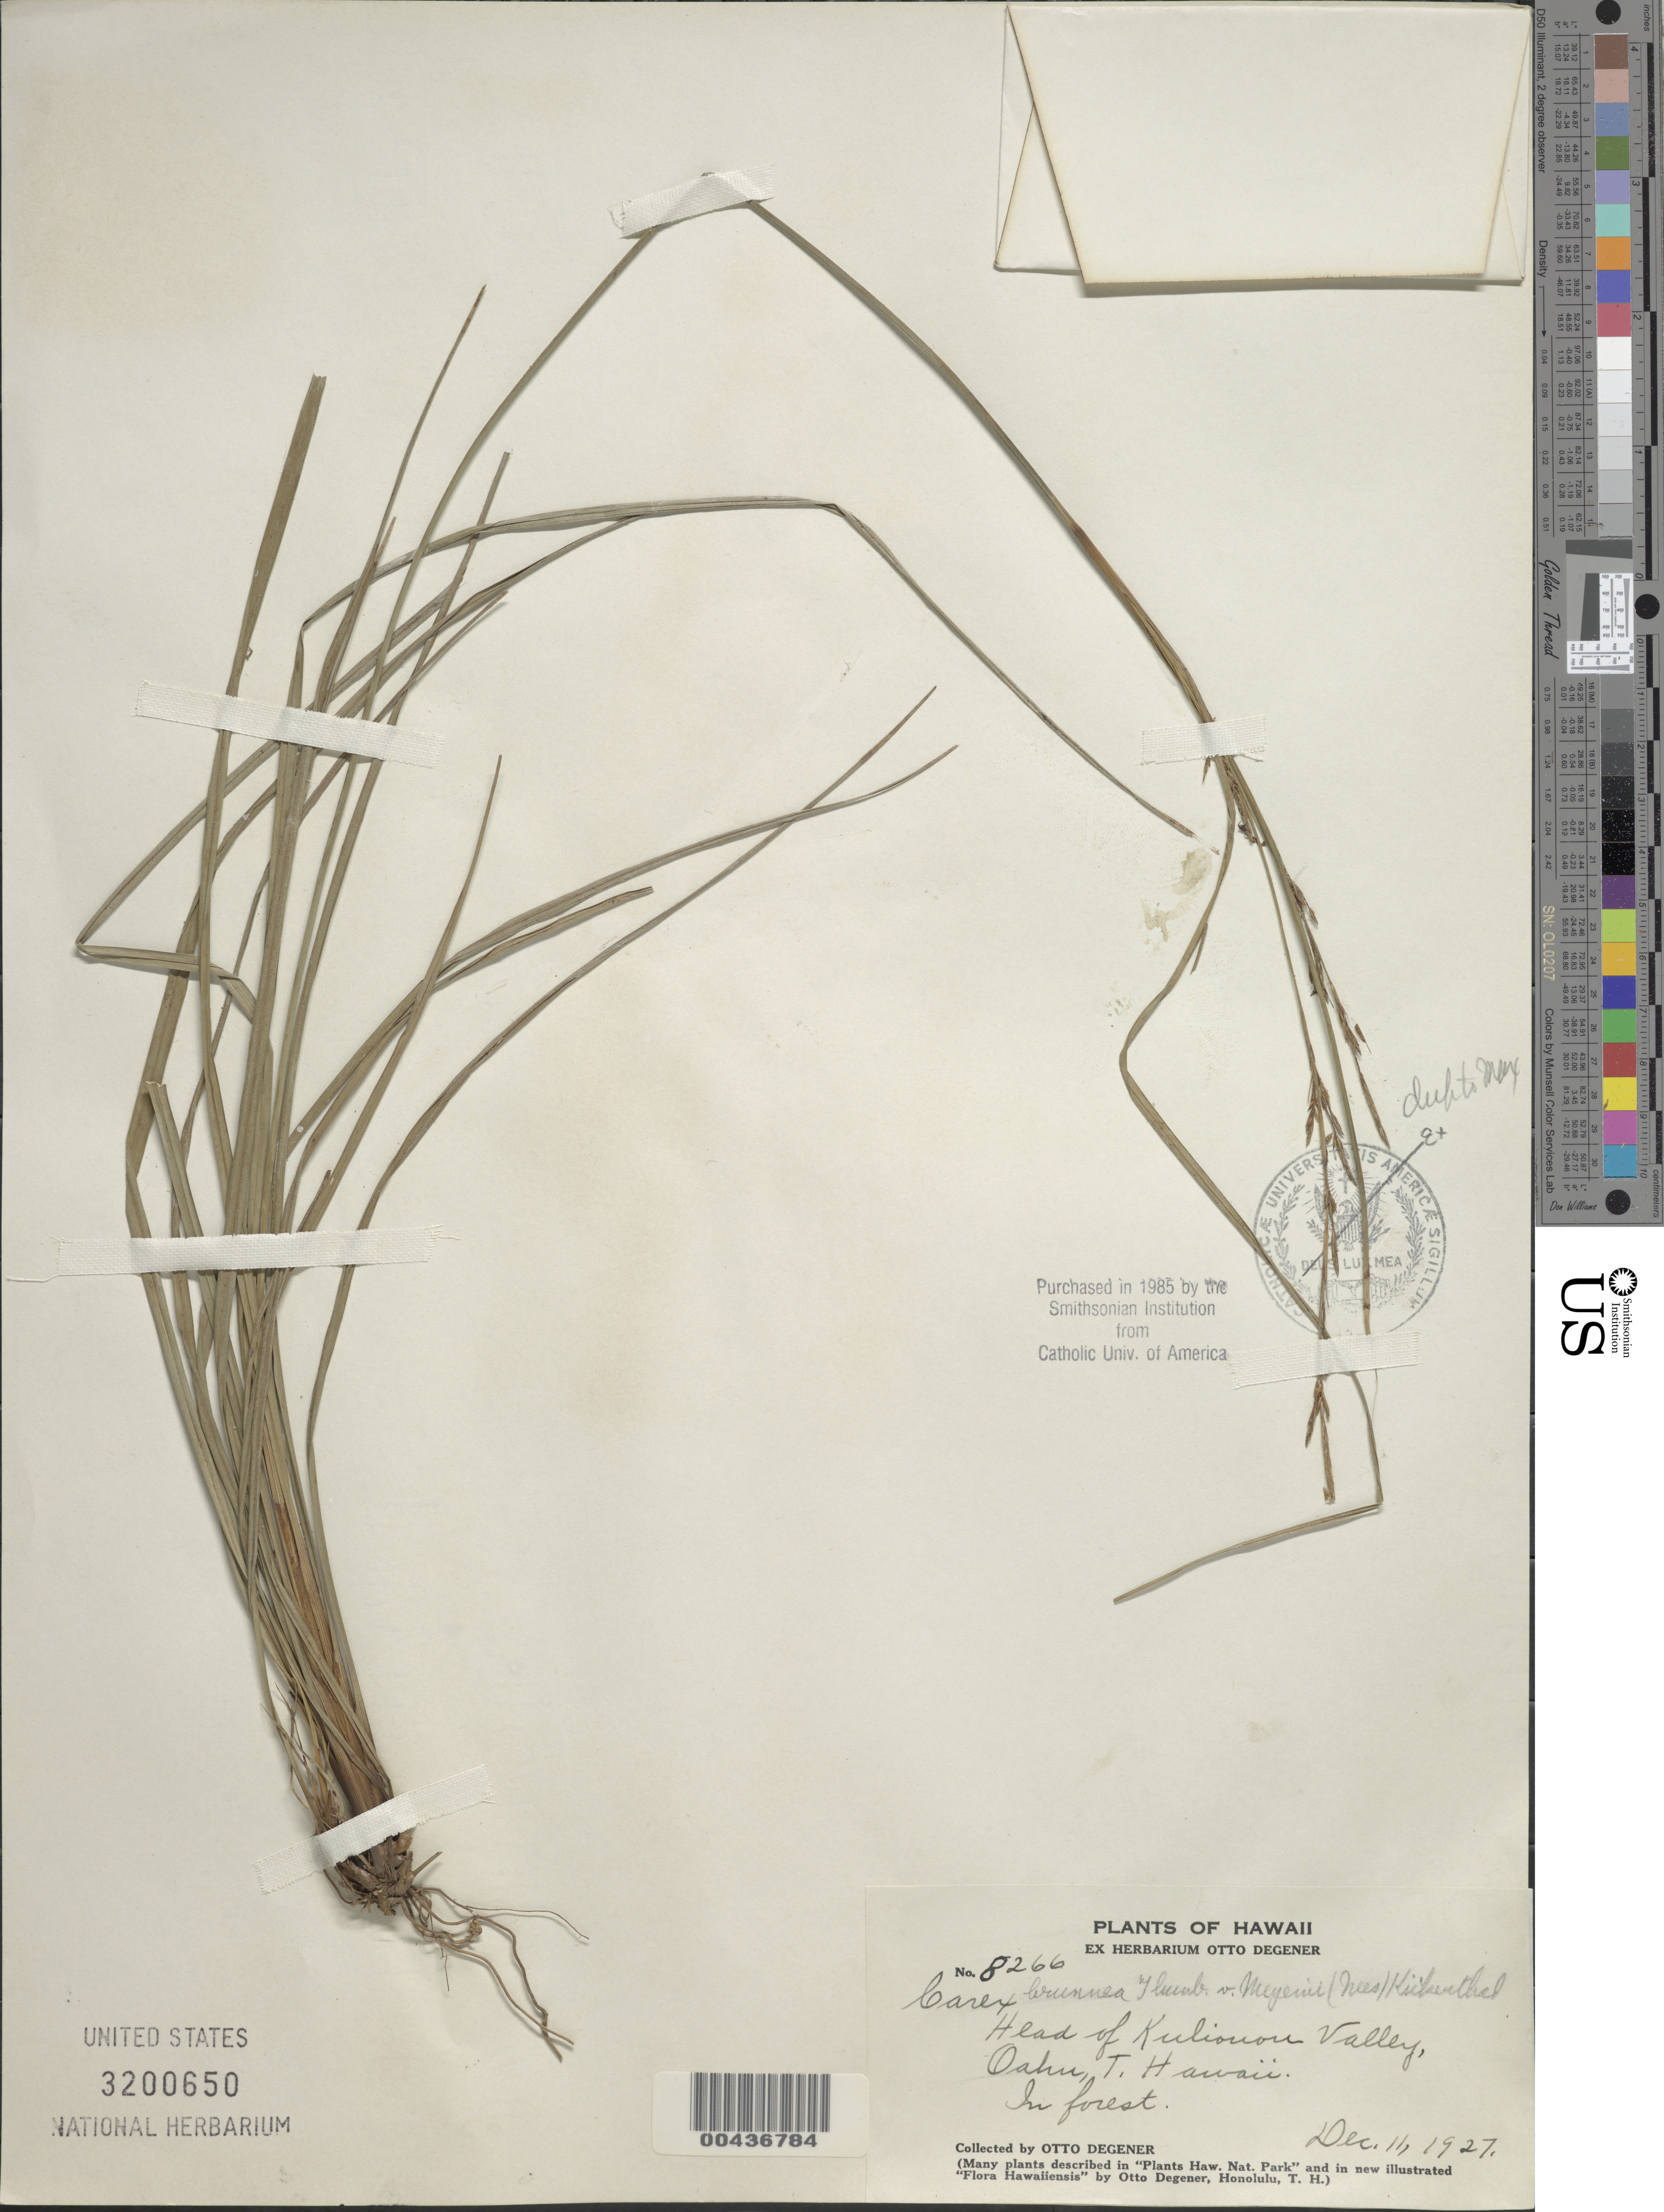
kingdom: Plantae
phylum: Tracheophyta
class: Liliopsida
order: Poales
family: Cyperaceae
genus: Carex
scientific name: Carex meyenii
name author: Nees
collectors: O. Degener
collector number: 8266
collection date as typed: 11 Dec 1927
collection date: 1927-12-11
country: United States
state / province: Hawaii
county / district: Honolulu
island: Oahu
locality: Head of Kuliouou Valley, Oahu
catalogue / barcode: US 3200650